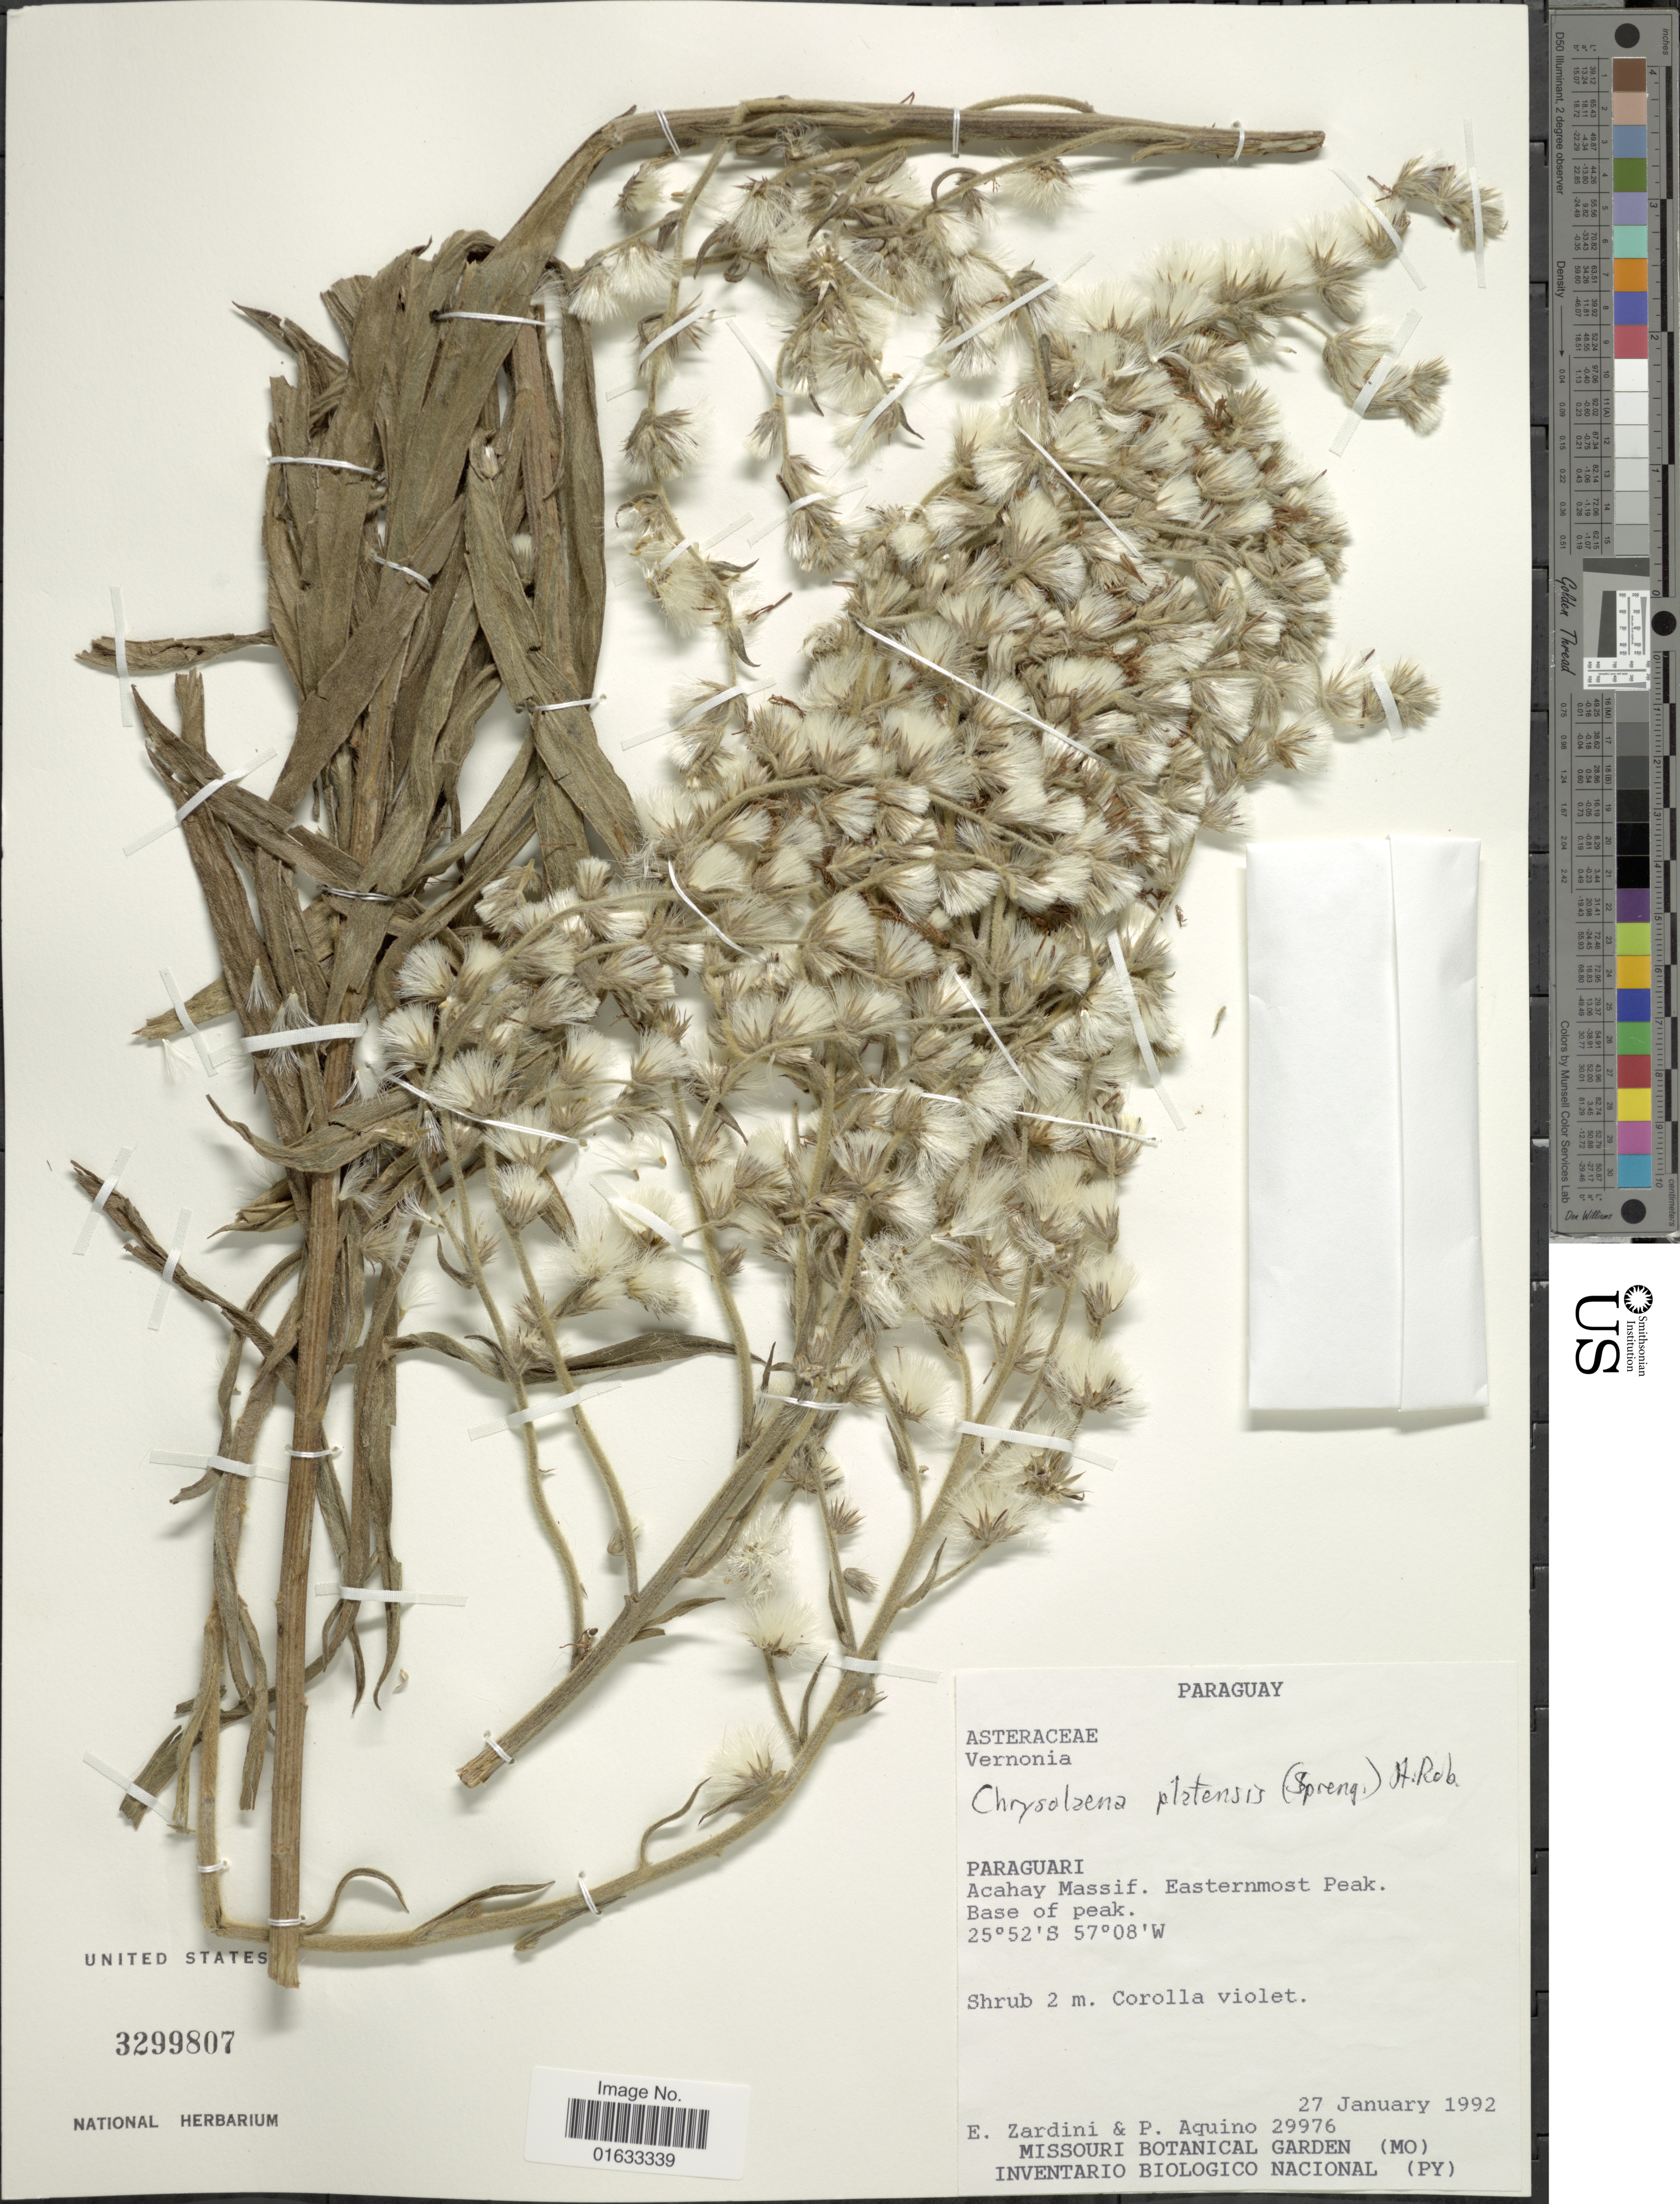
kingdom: Plantae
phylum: Tracheophyta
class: Magnoliopsida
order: Asterales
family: Asteraceae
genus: Chrysolaena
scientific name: Chrysolaena platensis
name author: (Spreng.) H. Rob.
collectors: E. M. Zardini & P. Aquino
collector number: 29976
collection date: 1992-01-27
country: Paraguay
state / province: Paraguari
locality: Paraguari, Acahay Massif, Easternmost Peak, Base of peak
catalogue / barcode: US 3299807